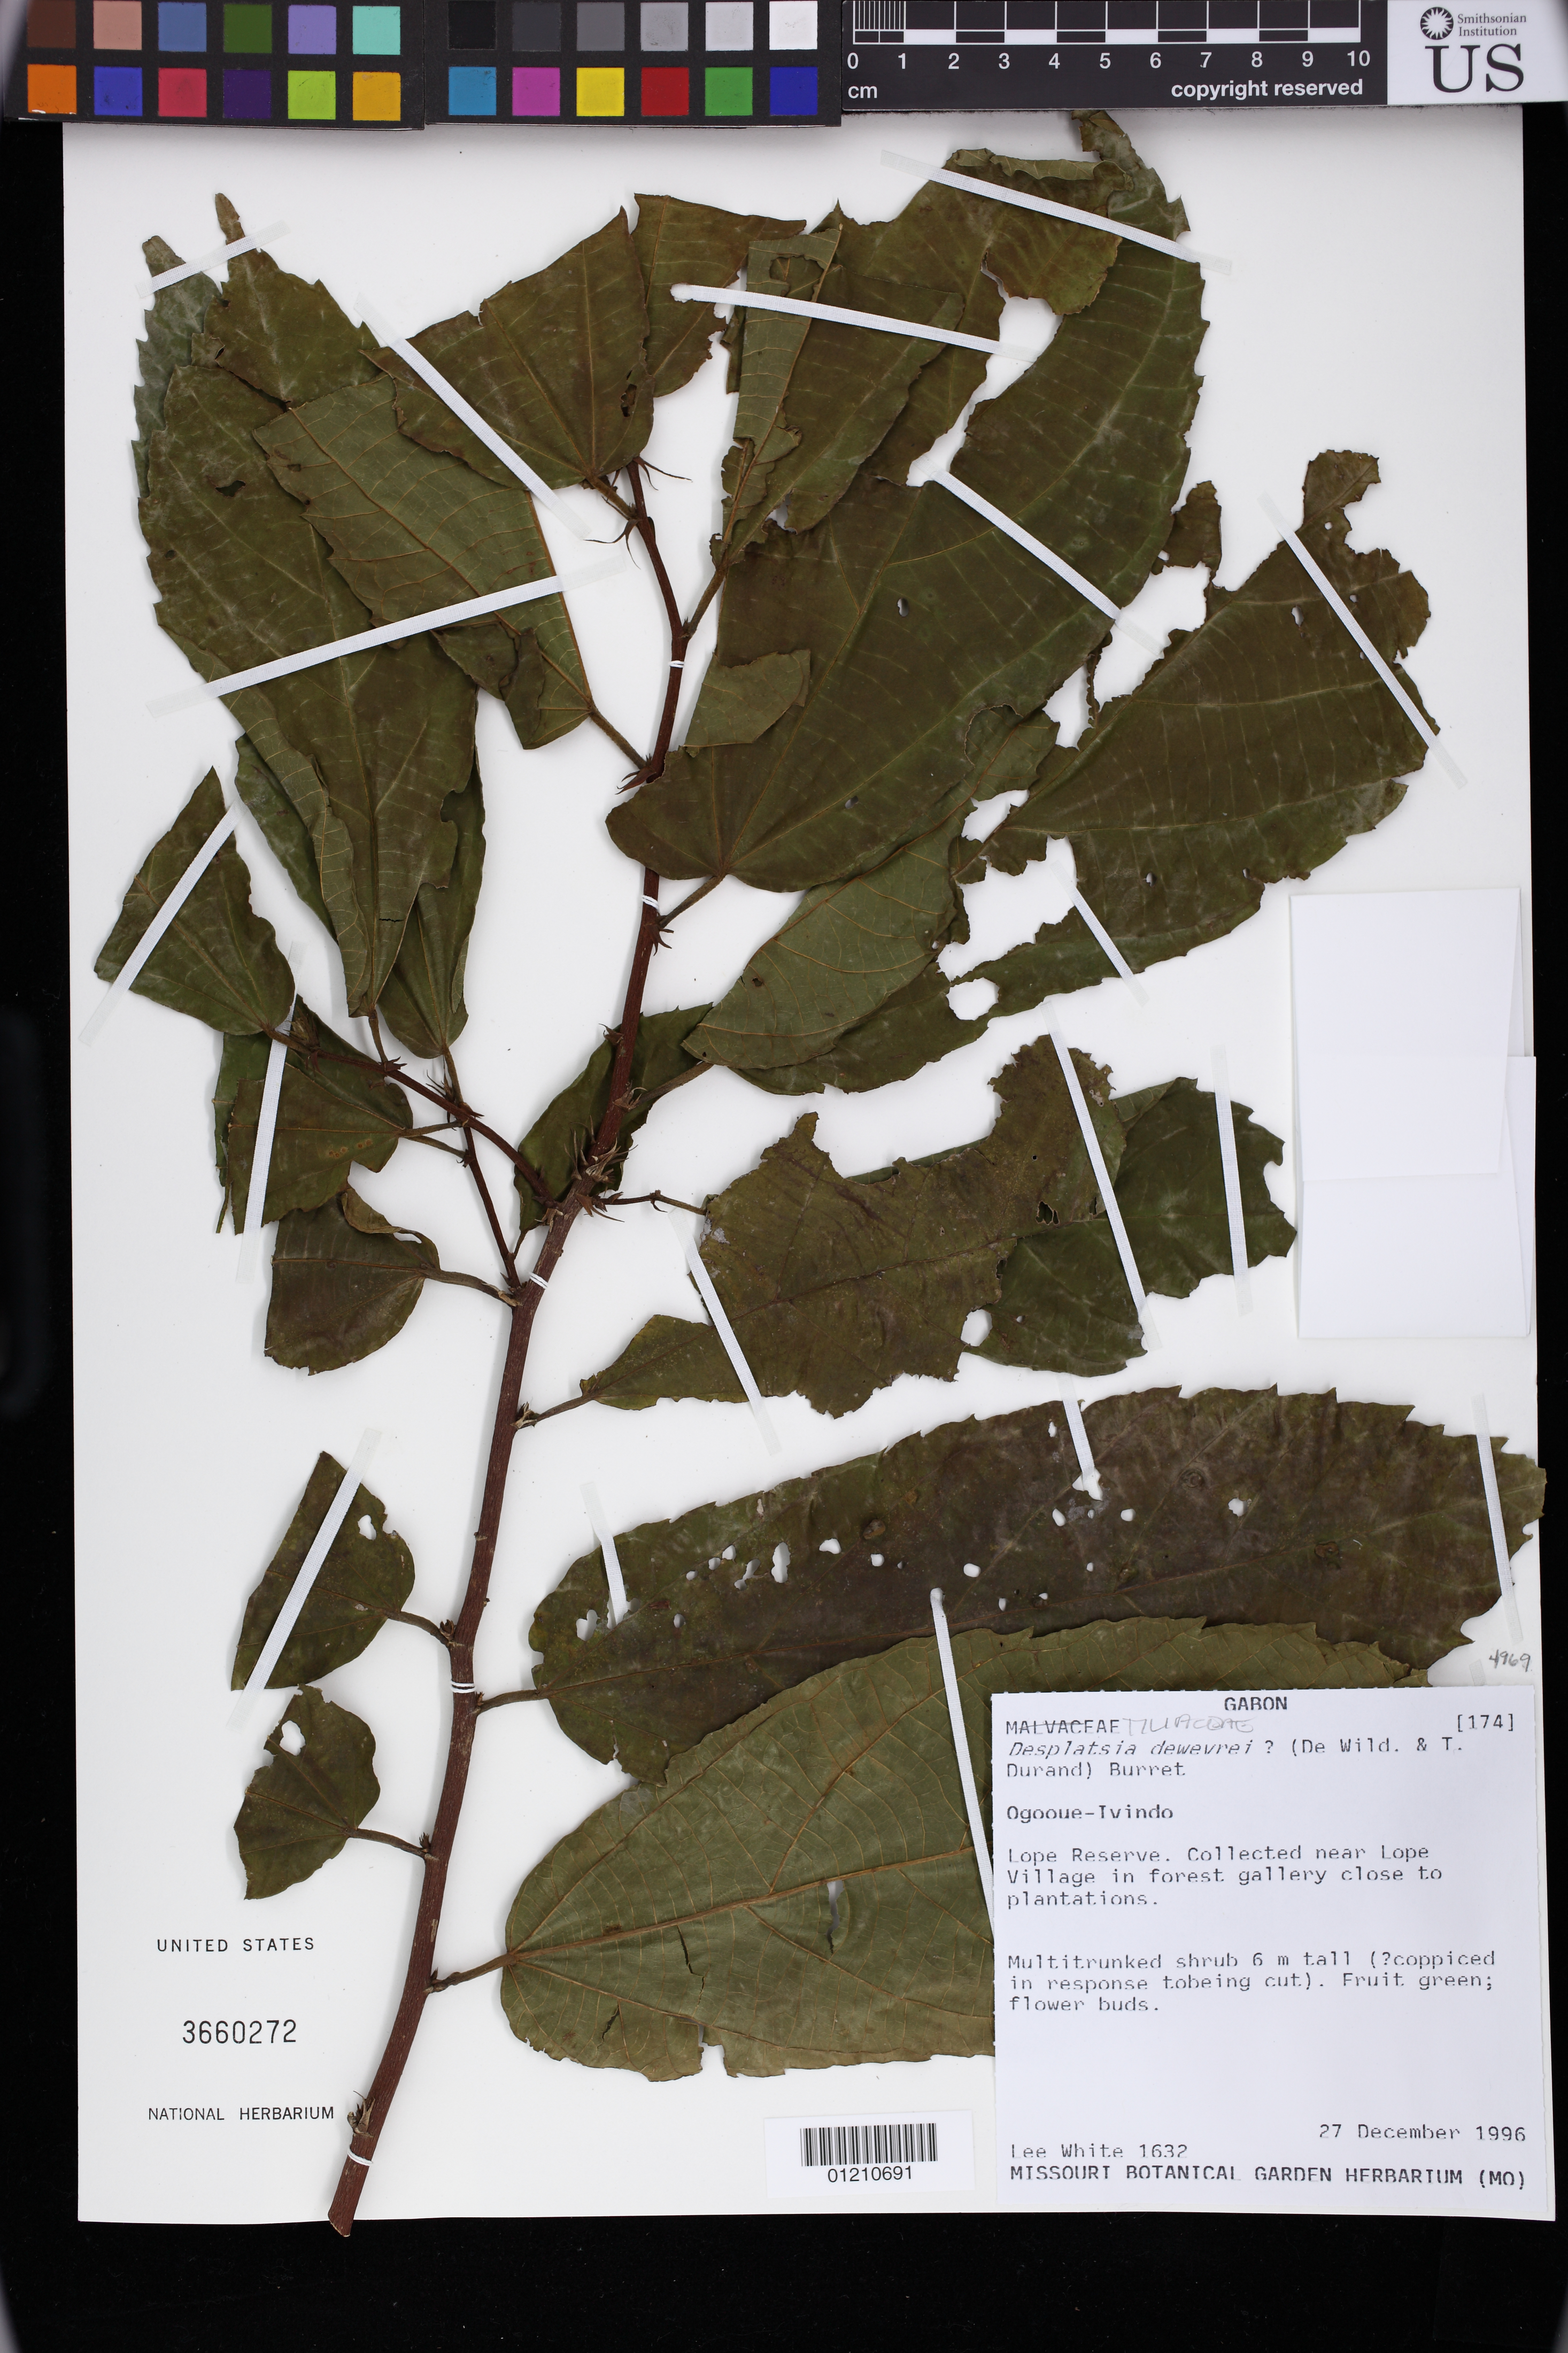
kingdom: Plantae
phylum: Tracheophyta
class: Magnoliopsida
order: Malvales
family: Malvaceae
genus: Desplatsia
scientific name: Desplatsia dewevrei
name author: (De Wild. & Durand) Burret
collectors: L. White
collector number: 1632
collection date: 1996-12-27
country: Gabon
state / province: Ogooue-Ivindo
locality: Lope Reserve. Collected near Lope Village in forest gallery close to plantations.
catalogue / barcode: US 3660272